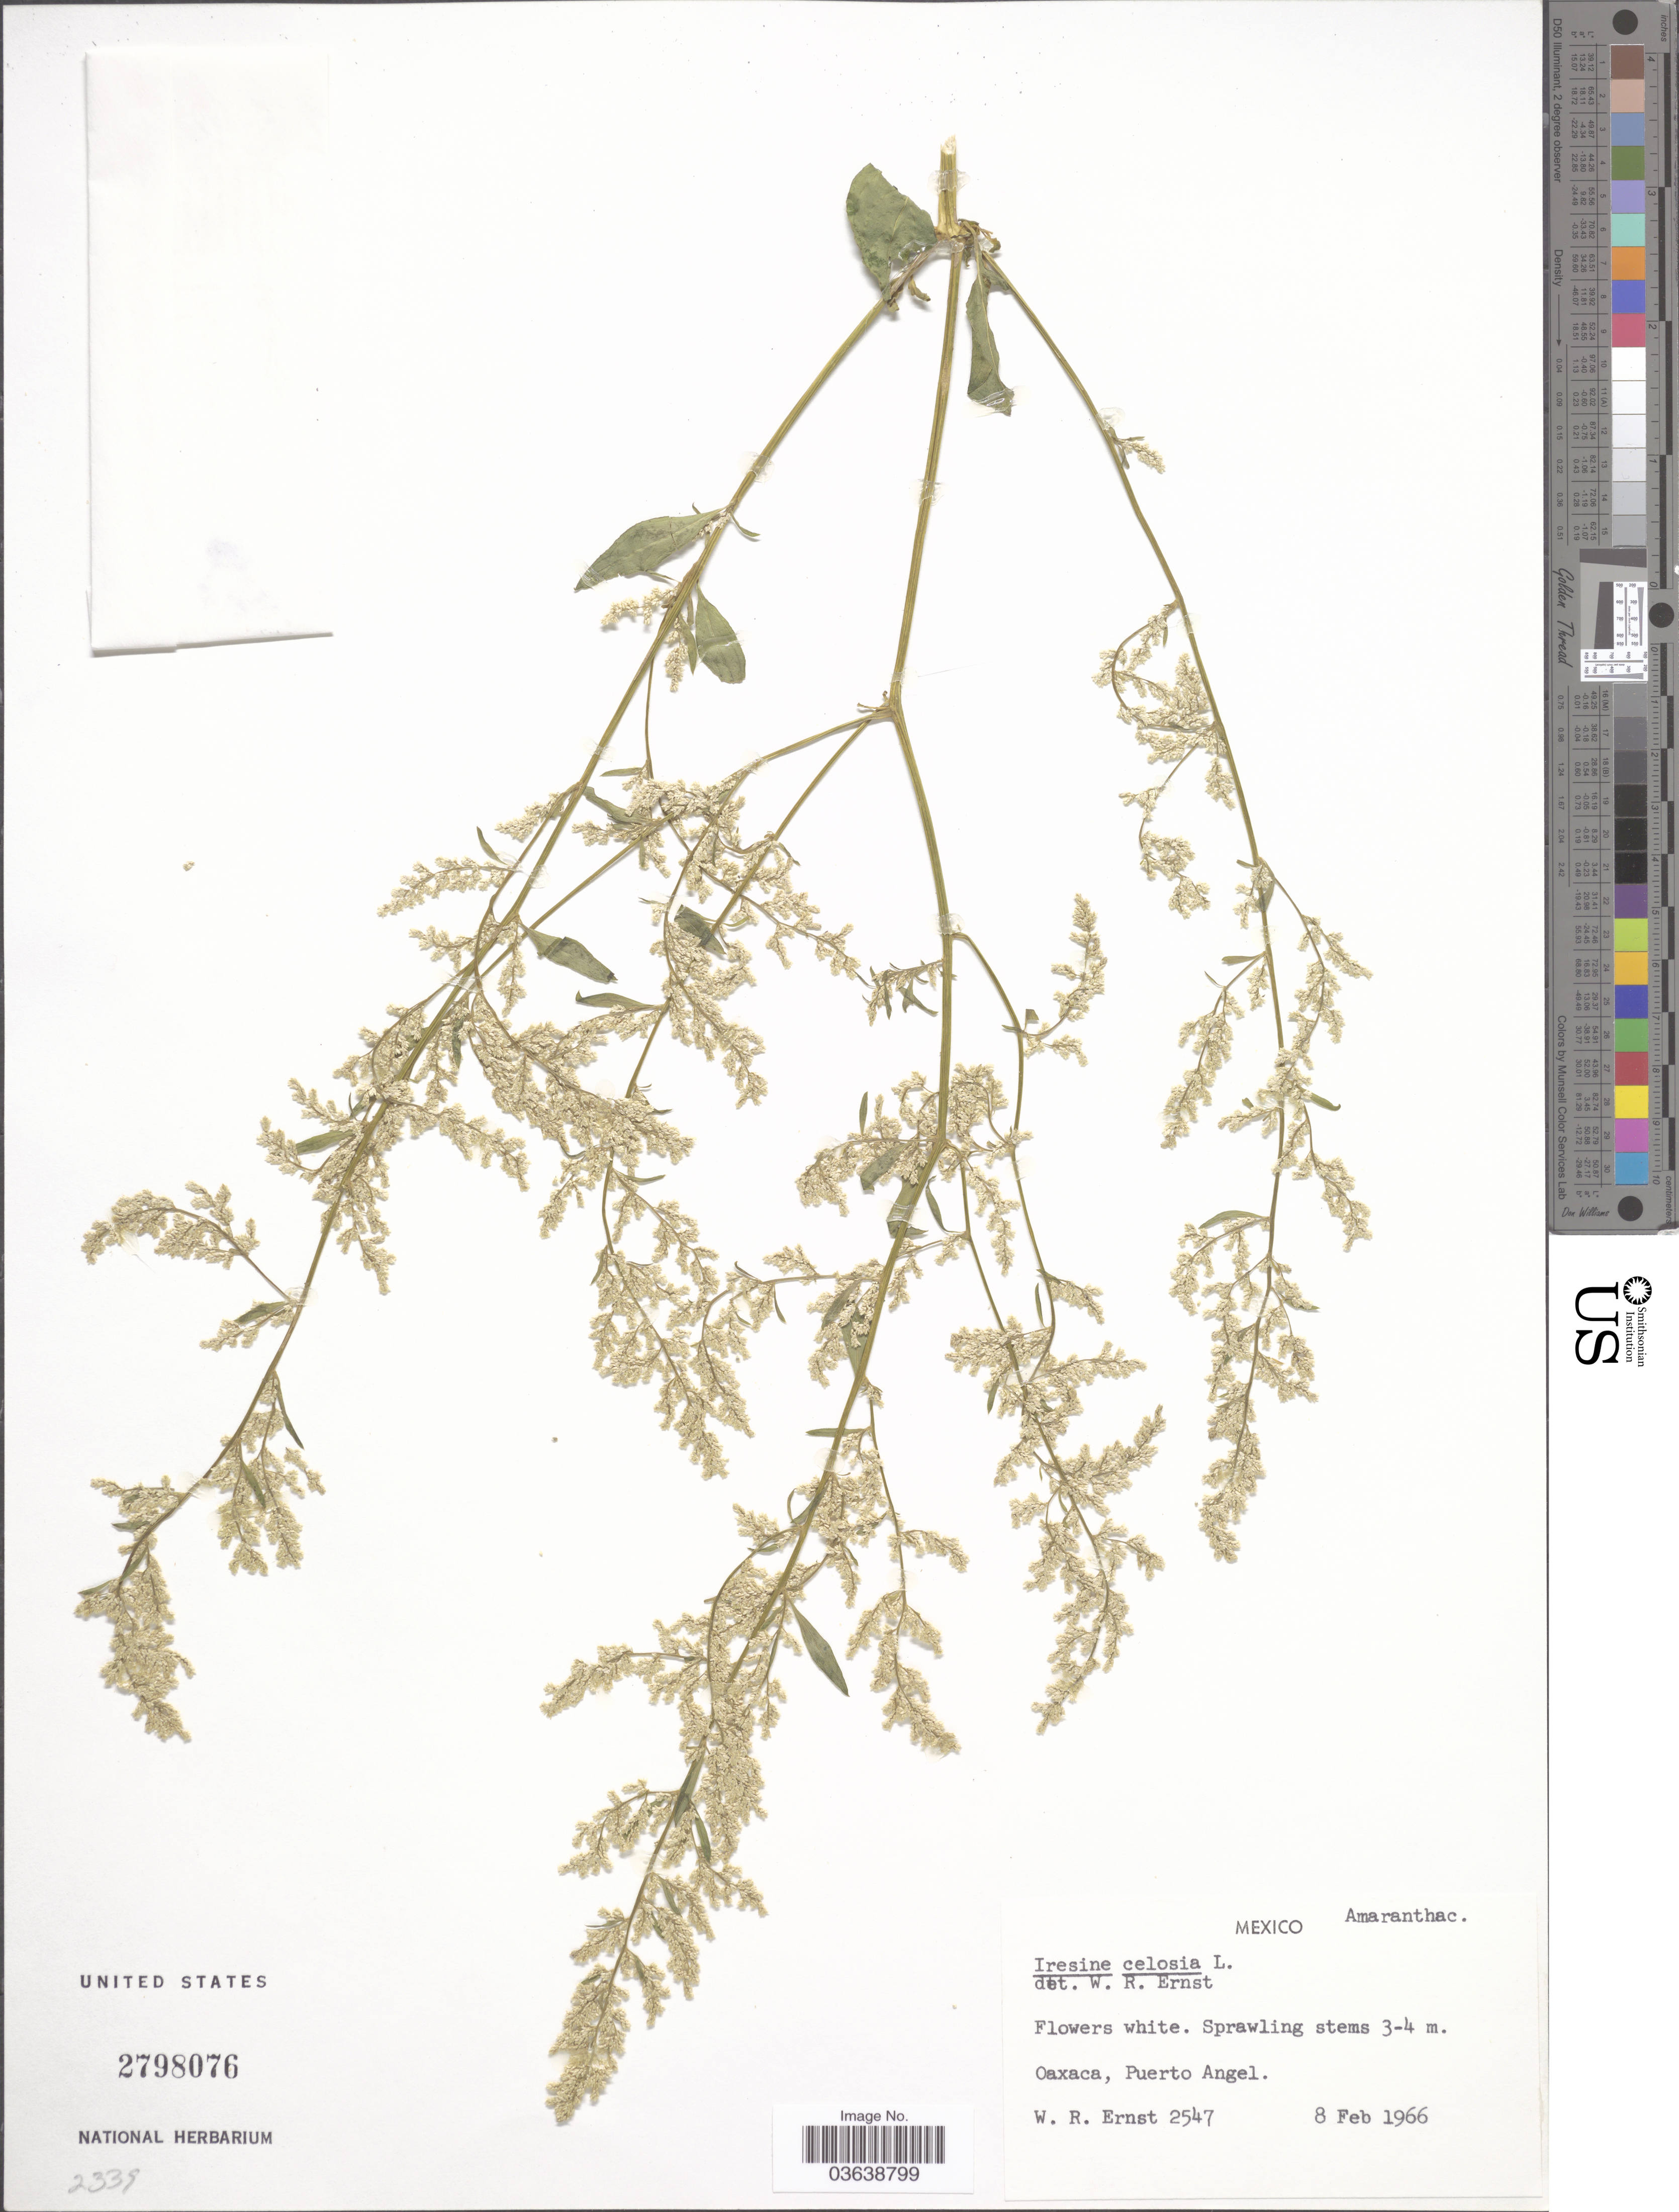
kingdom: Plantae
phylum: Tracheophyta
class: Magnoliopsida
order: Caryophyllales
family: Amaranthaceae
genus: Iresine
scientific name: Iresine celosia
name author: L.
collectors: W. R. Ernst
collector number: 2547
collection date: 1966-02-08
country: Mexico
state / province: Oaxaca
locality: Puerto Angel.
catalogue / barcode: US 2798076